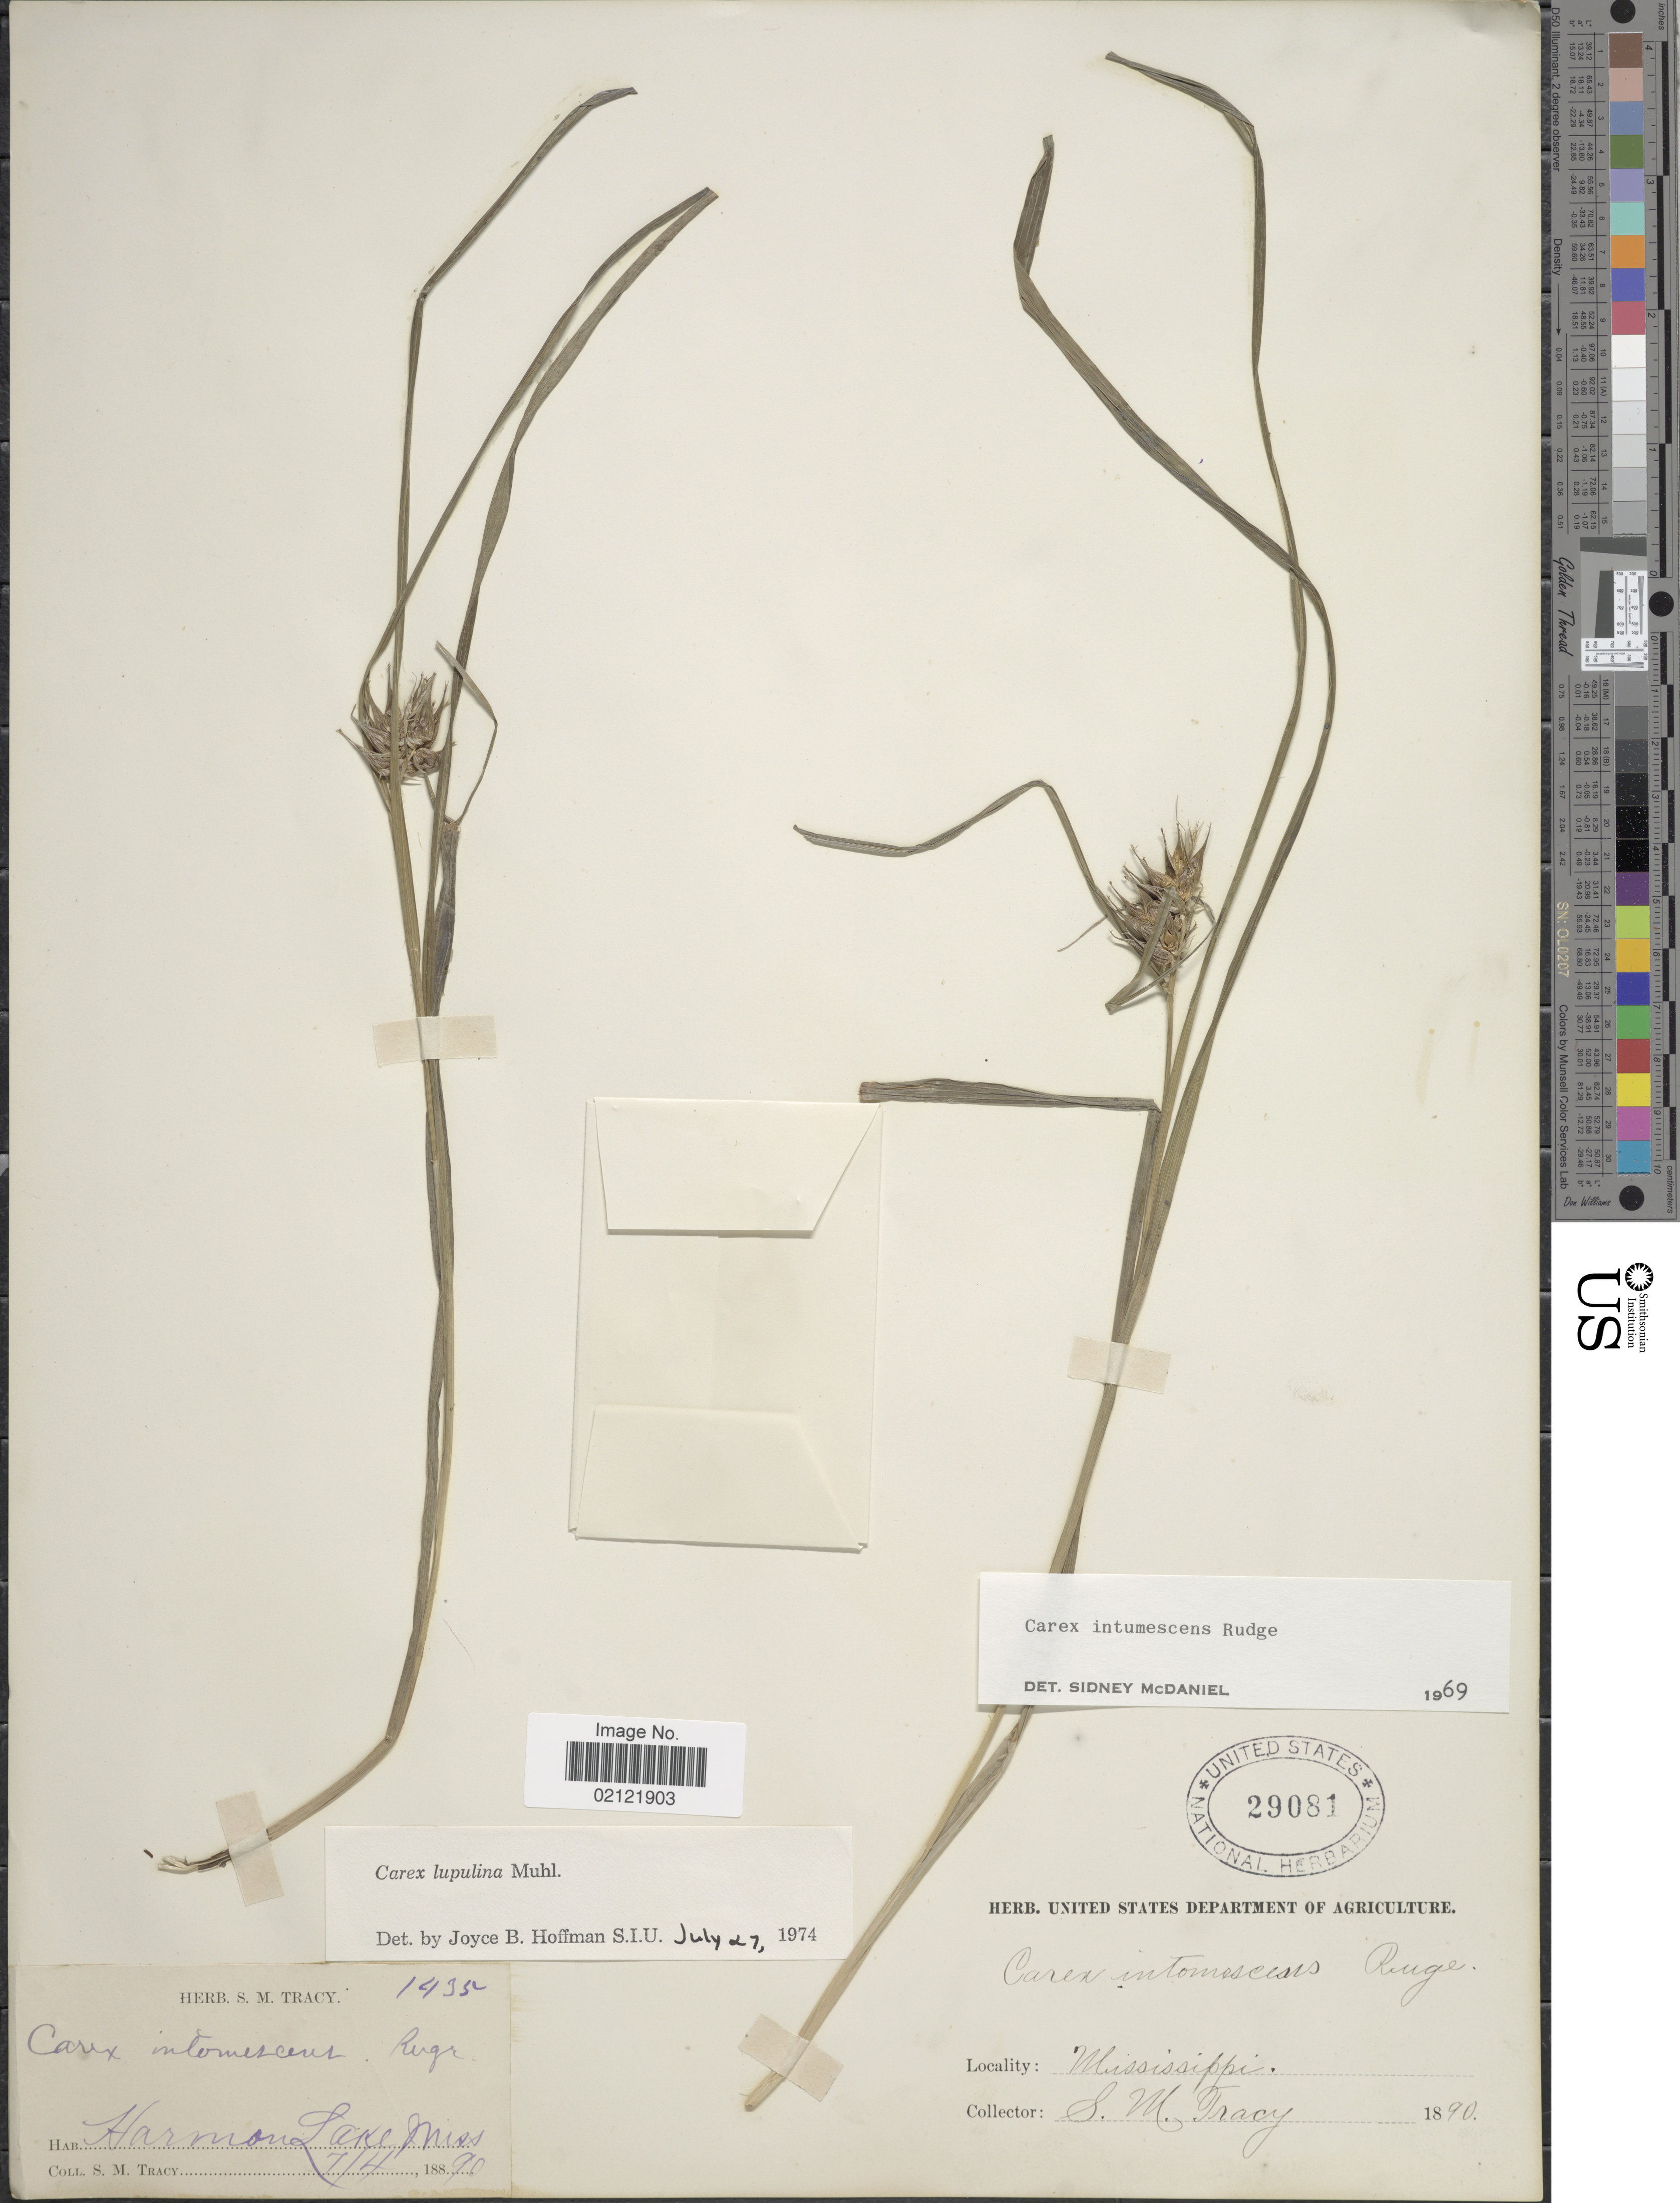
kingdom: Plantae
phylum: Tracheophyta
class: Liliopsida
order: Poales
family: Cyperaceae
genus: Carex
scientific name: Carex lupulina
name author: Muhl. ex Willd.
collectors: S. M. Tracy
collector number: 1435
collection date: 1890-07-04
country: United States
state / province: Mississippi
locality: Harmon Lake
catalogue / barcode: US 29081